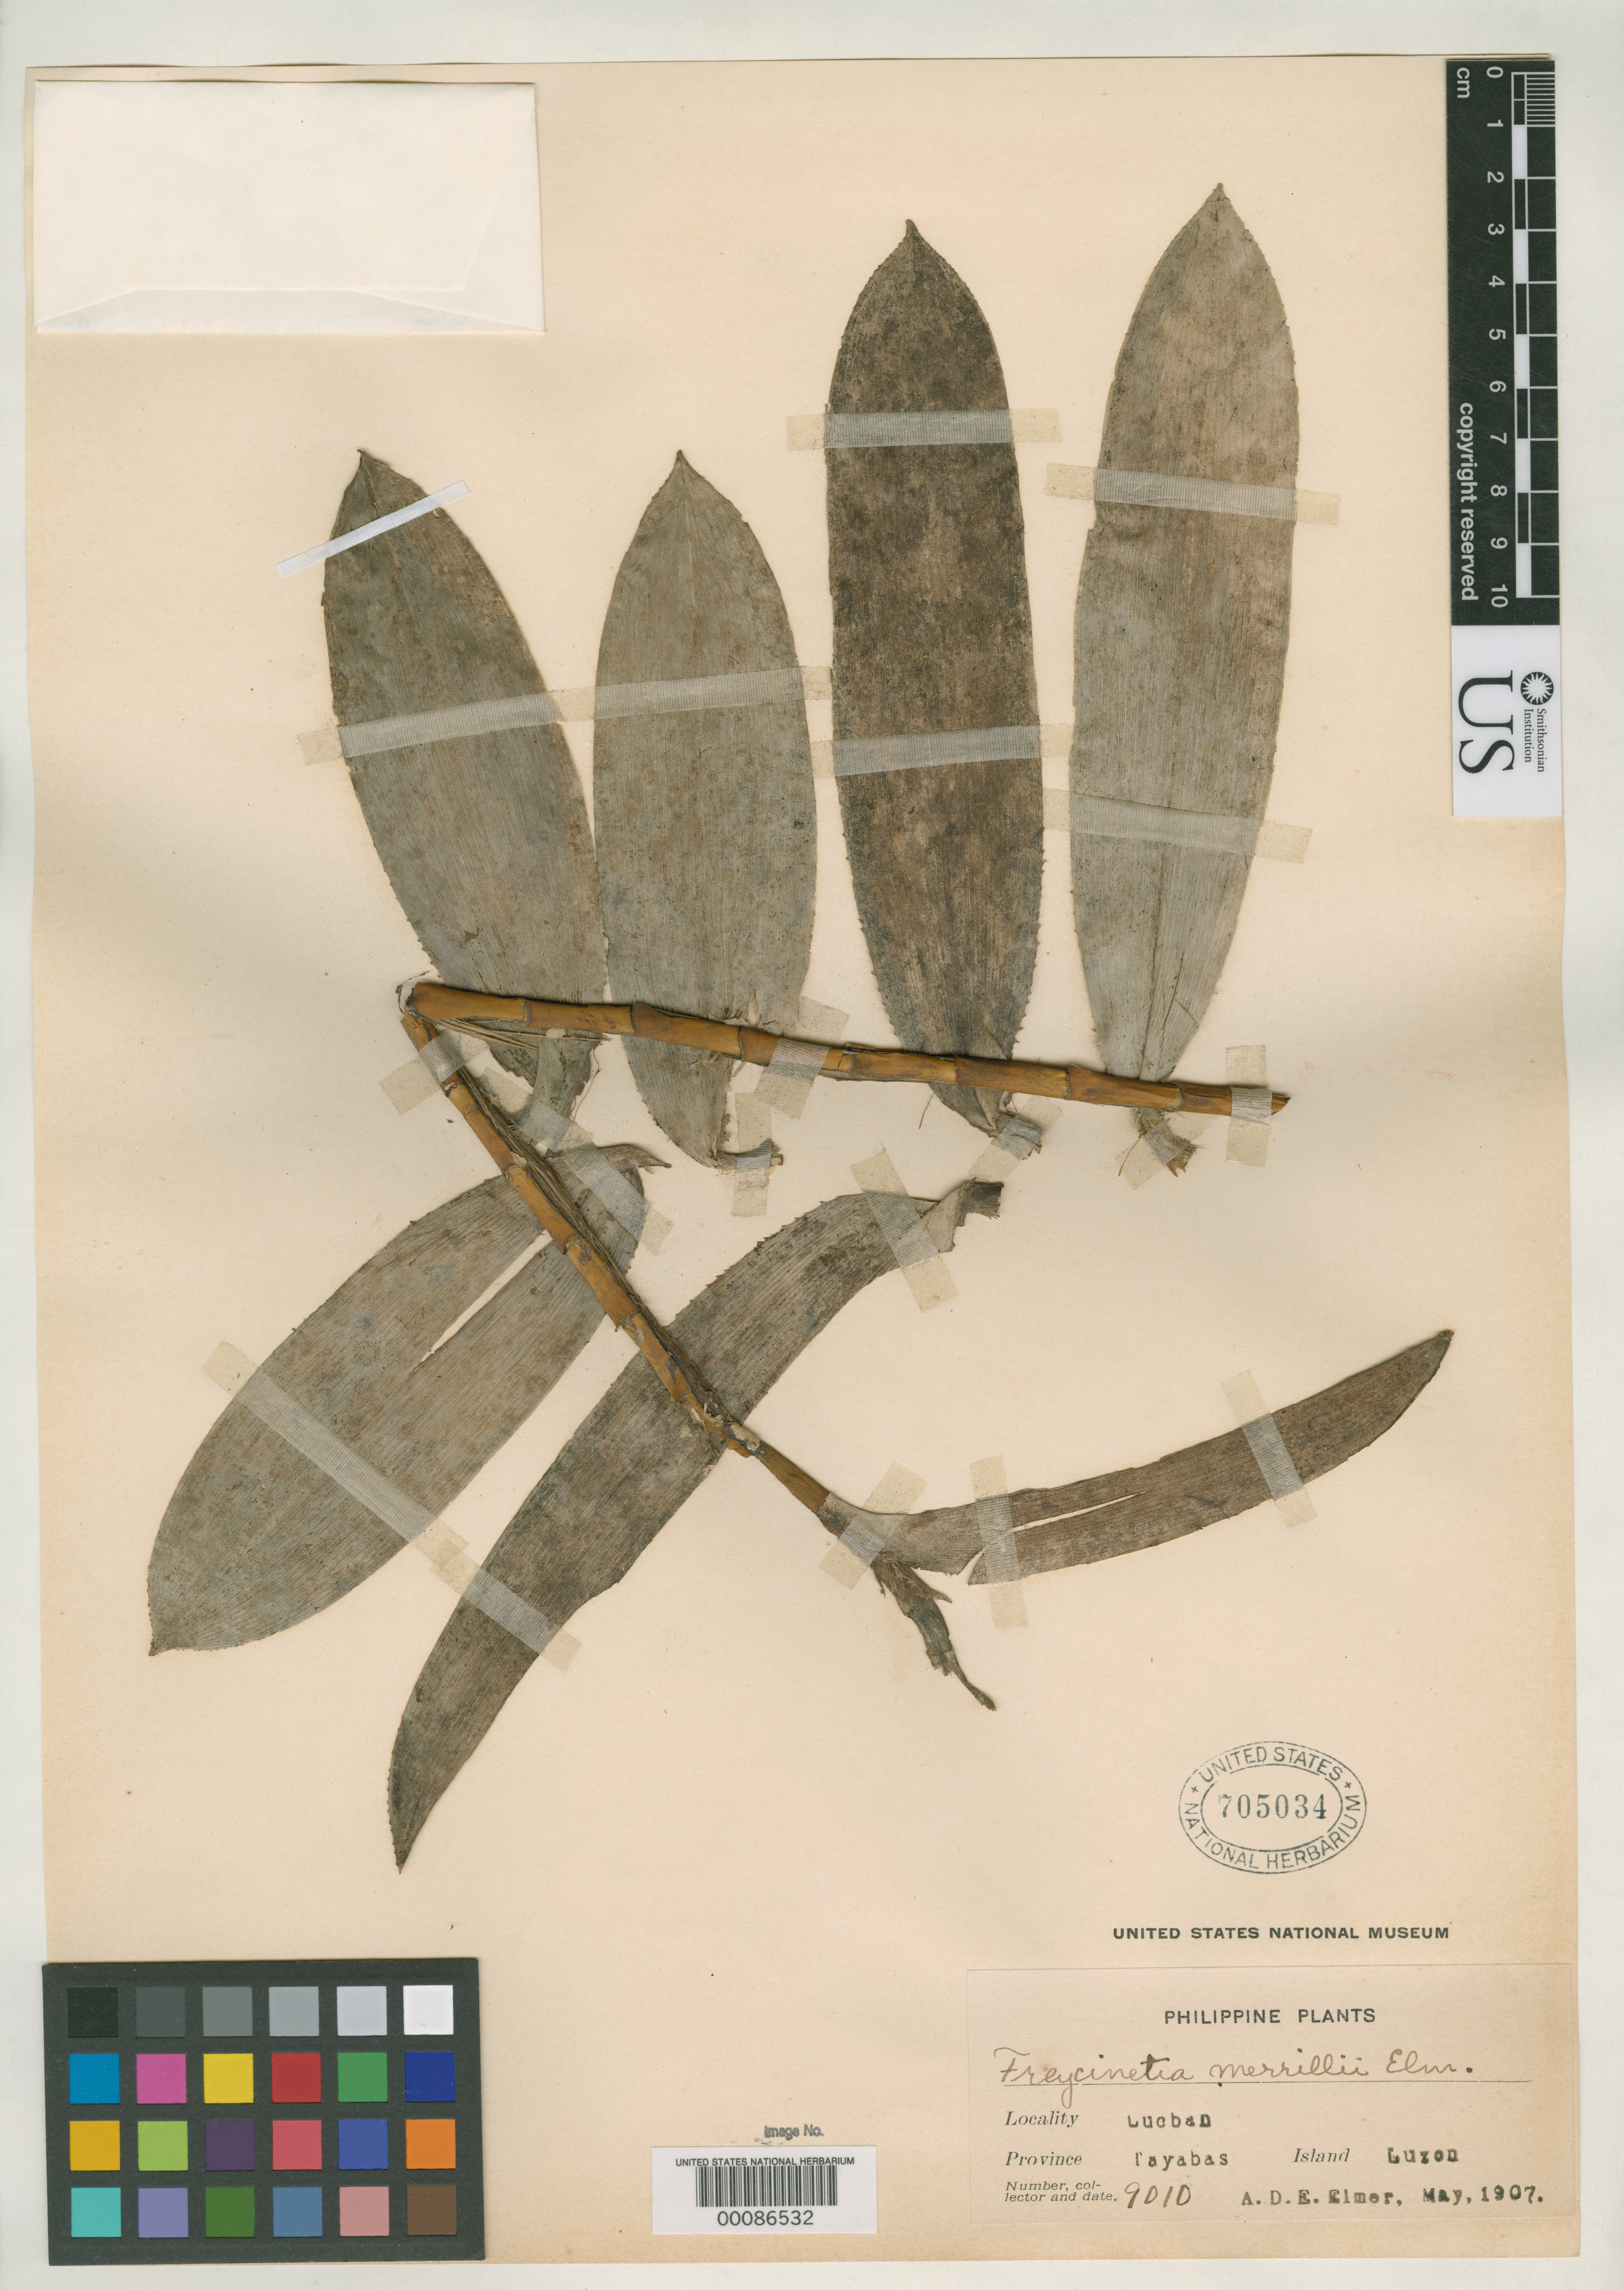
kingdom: Plantae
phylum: Tracheophyta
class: Liliopsida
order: Pandanales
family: Pandanaceae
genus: Freycinetia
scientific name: Freycinetia merrillii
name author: Elmer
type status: Isotype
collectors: A. D. E. Elmer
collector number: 9010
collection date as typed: May 1907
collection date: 1907-05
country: Philippines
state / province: Calabarzon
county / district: Quezon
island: Luzon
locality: Lucban, Province of Tayabas, Luzon.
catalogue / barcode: US 705034